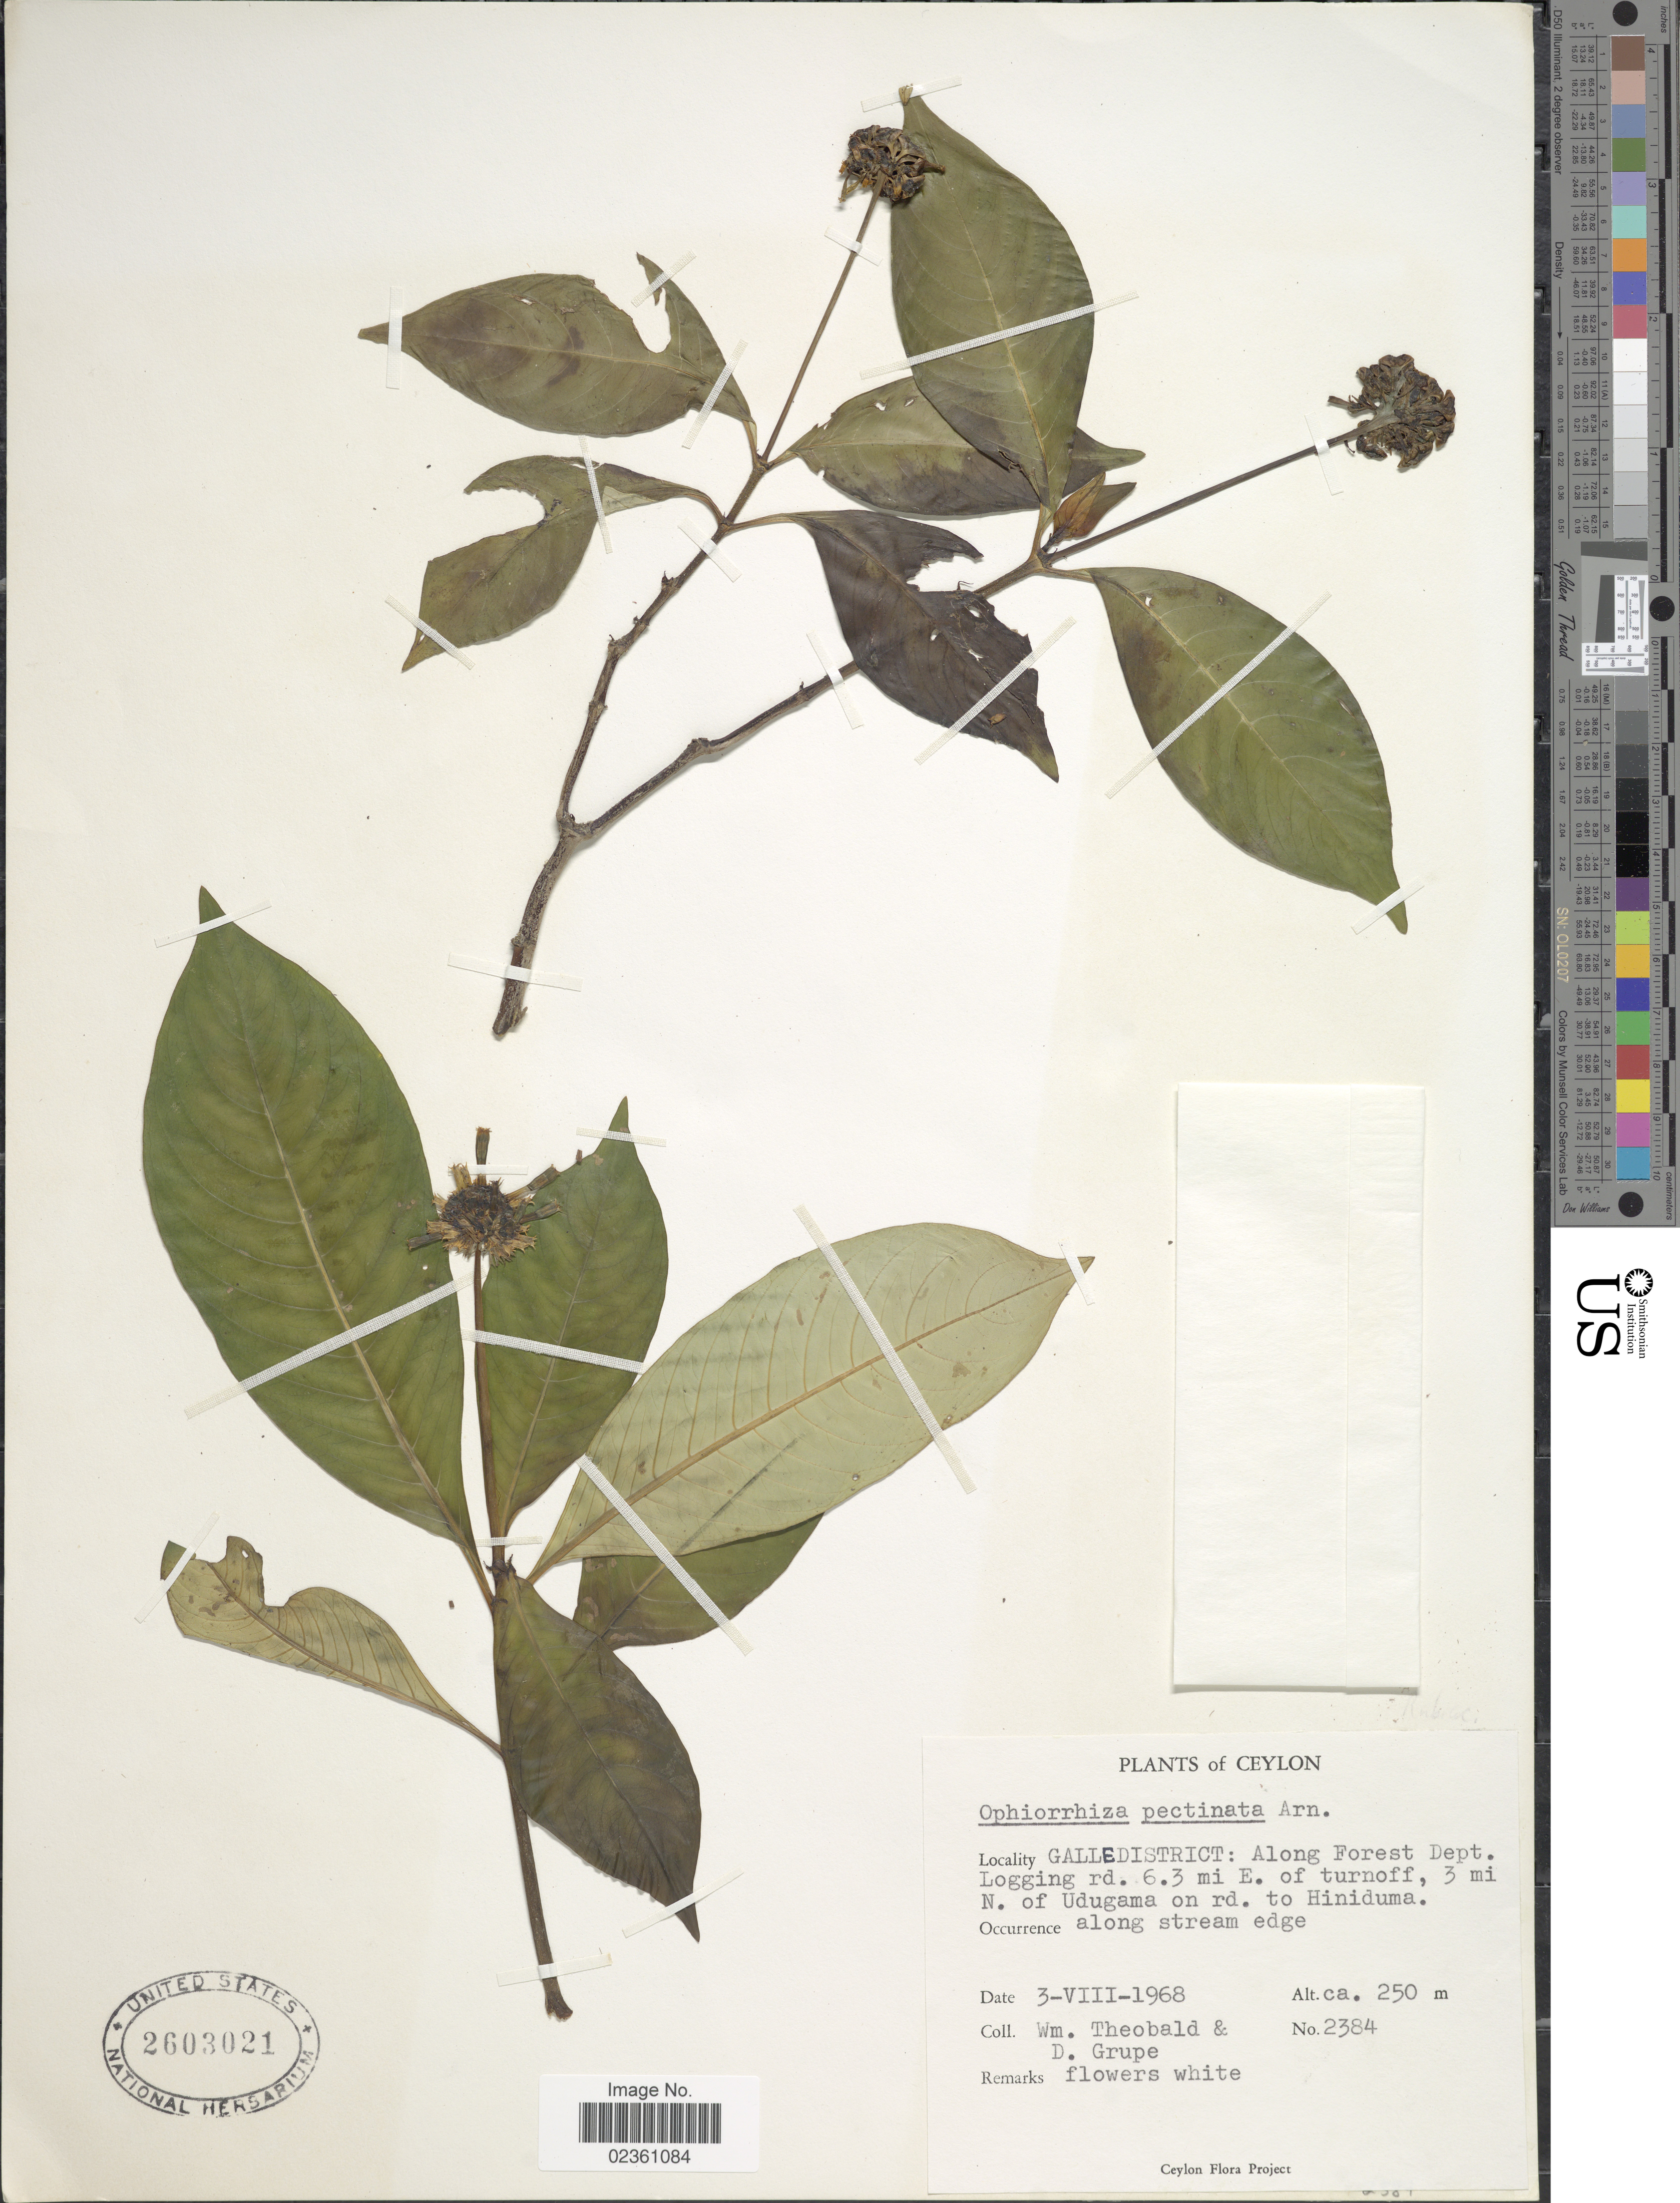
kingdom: Plantae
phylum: Tracheophyta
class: Magnoliopsida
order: Gentianales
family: Rubiaceae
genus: Ophiorrhiza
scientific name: Ophiorrhiza pectinata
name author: Arn.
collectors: W. Theobald & D. Grupe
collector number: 2384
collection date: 1968-08-03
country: Sri Lanka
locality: Ceylon, Galle District: Along Forest Dept. Logging rd. 6.3 mi E of turnoff, 3 mi N of Udugama on rd to Hiniduma, along stream edge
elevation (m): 250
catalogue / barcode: US 2603021